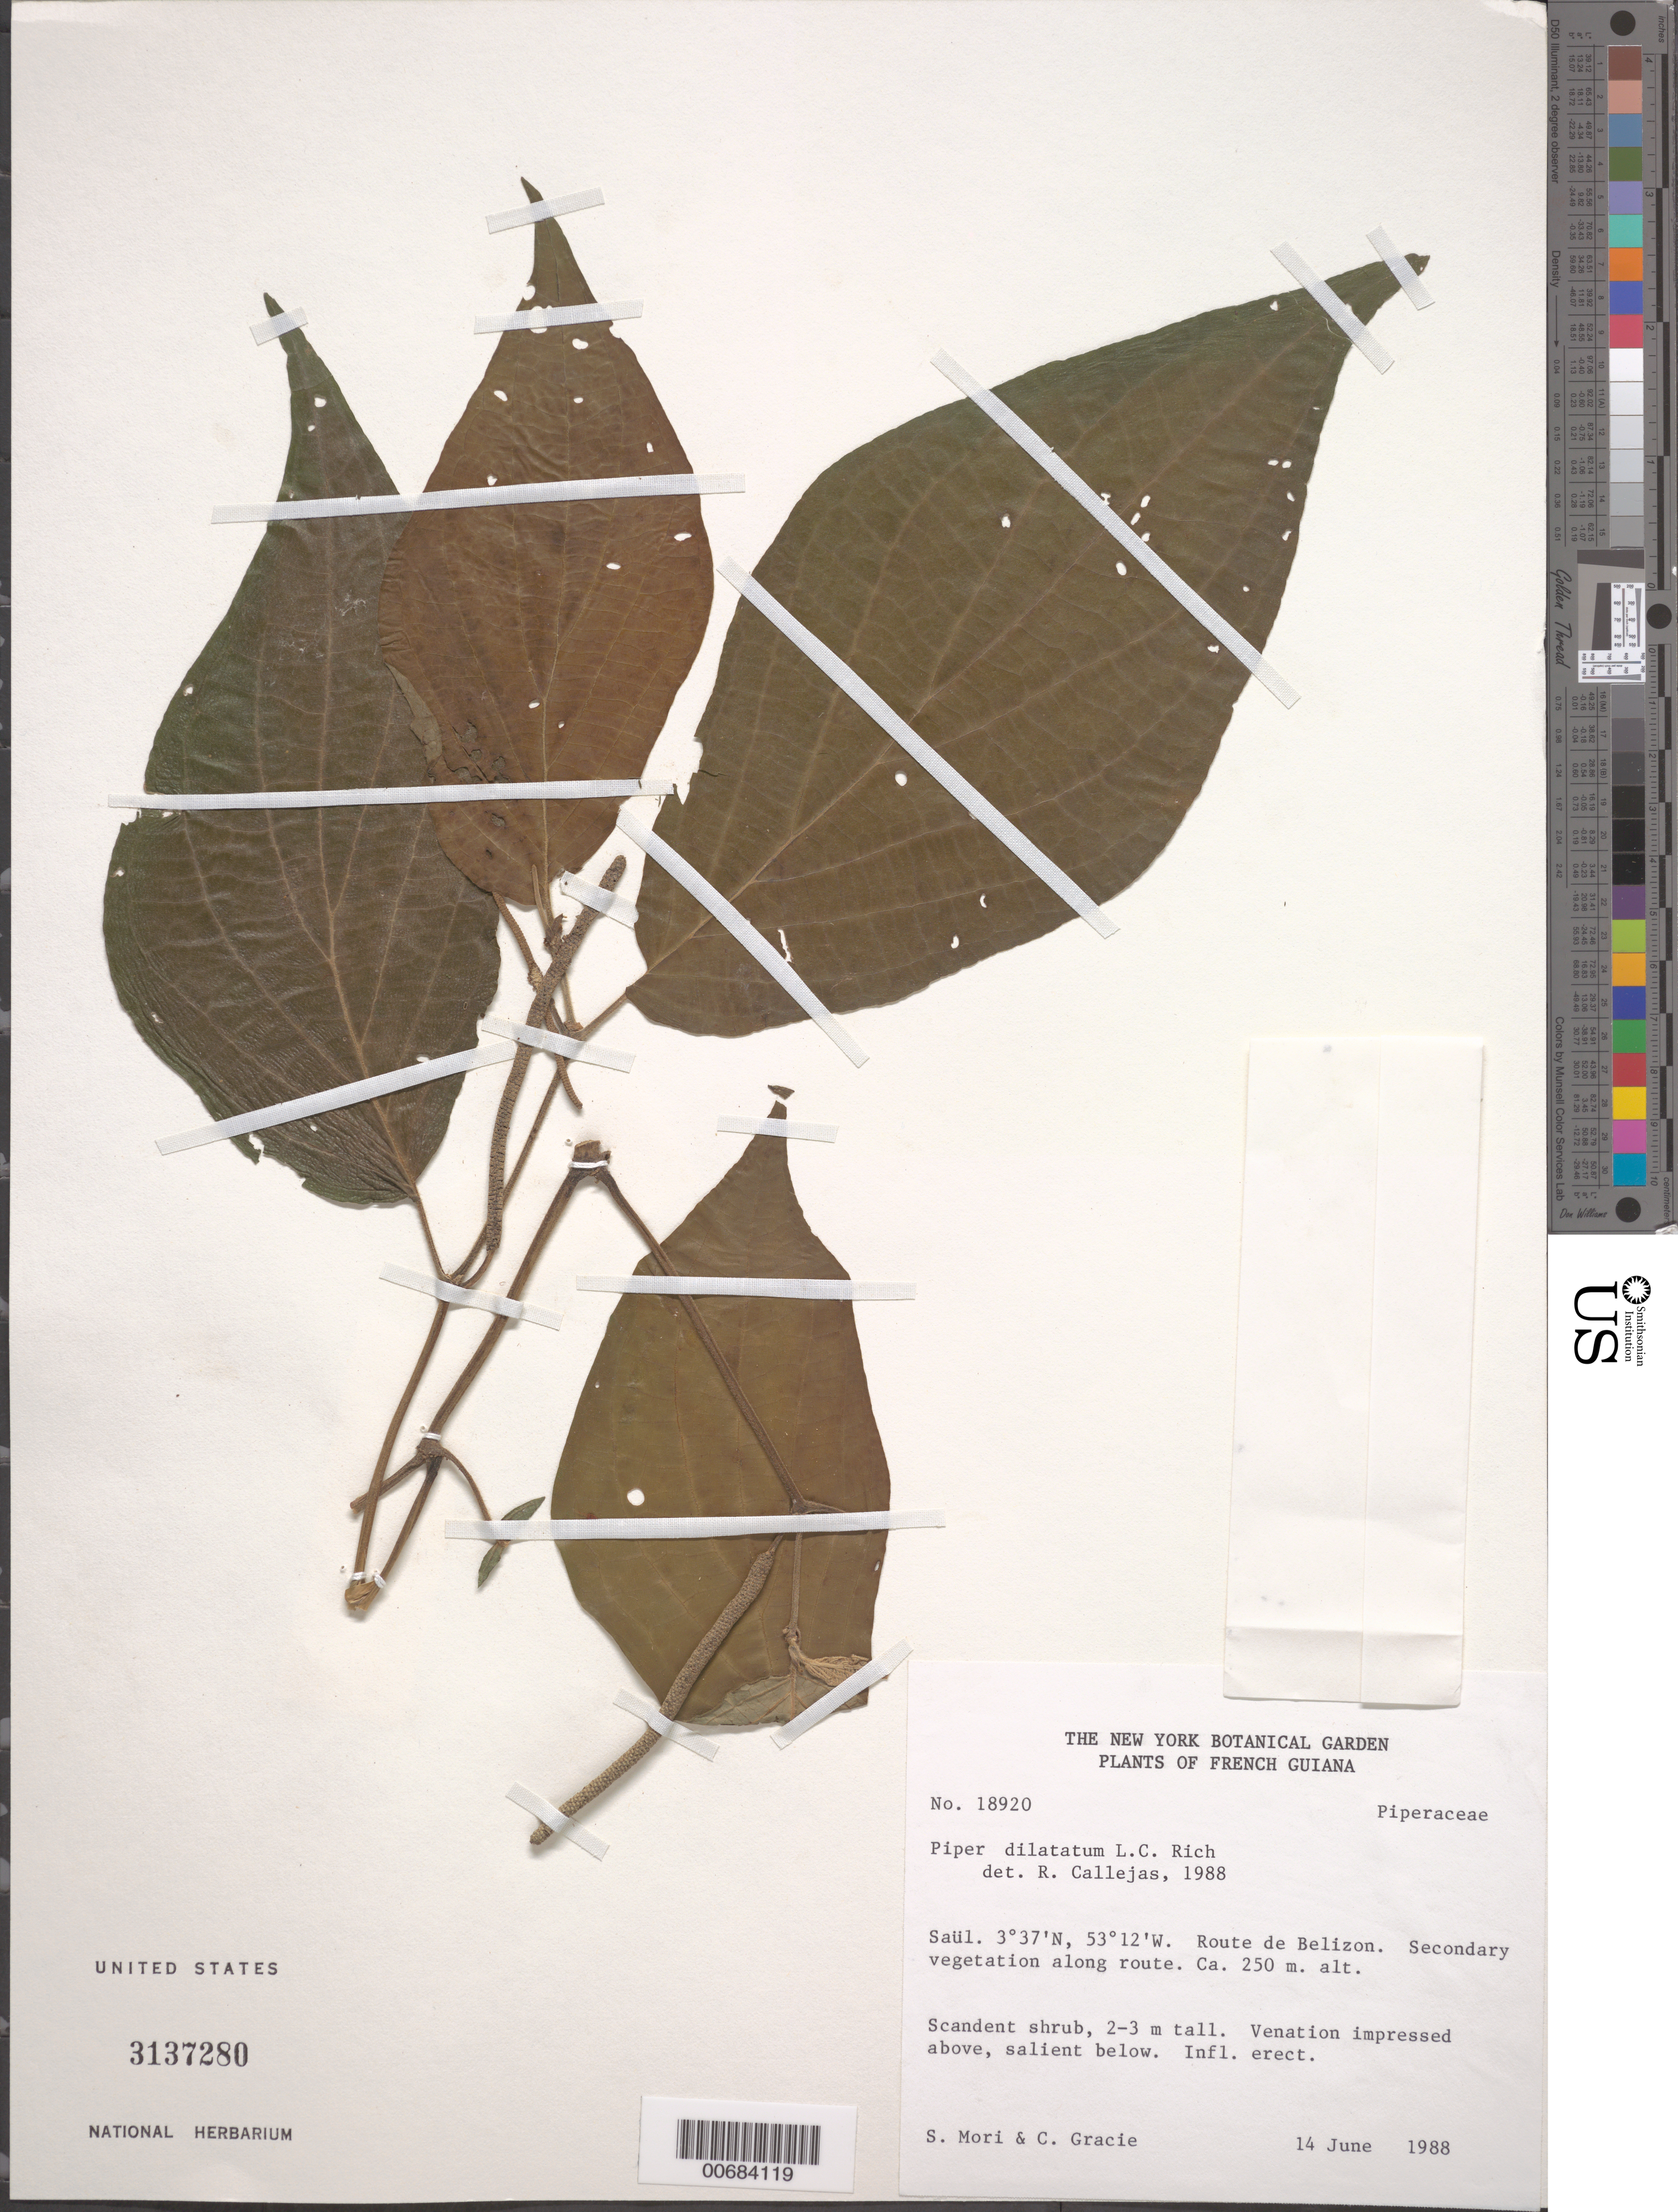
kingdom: Plantae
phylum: Tracheophyta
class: Magnoliopsida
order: Piperales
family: Piperaceae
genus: Piper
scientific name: Piper dilatatum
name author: Rich.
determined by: Callejas, Ricardo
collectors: S. Mori & C. A. Gracie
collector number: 18920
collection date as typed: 14-Jun-88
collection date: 1988-06-14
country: French Guiana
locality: Saül, Route de Bélizon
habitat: Secondary vegetation along route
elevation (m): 250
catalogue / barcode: US 3137280